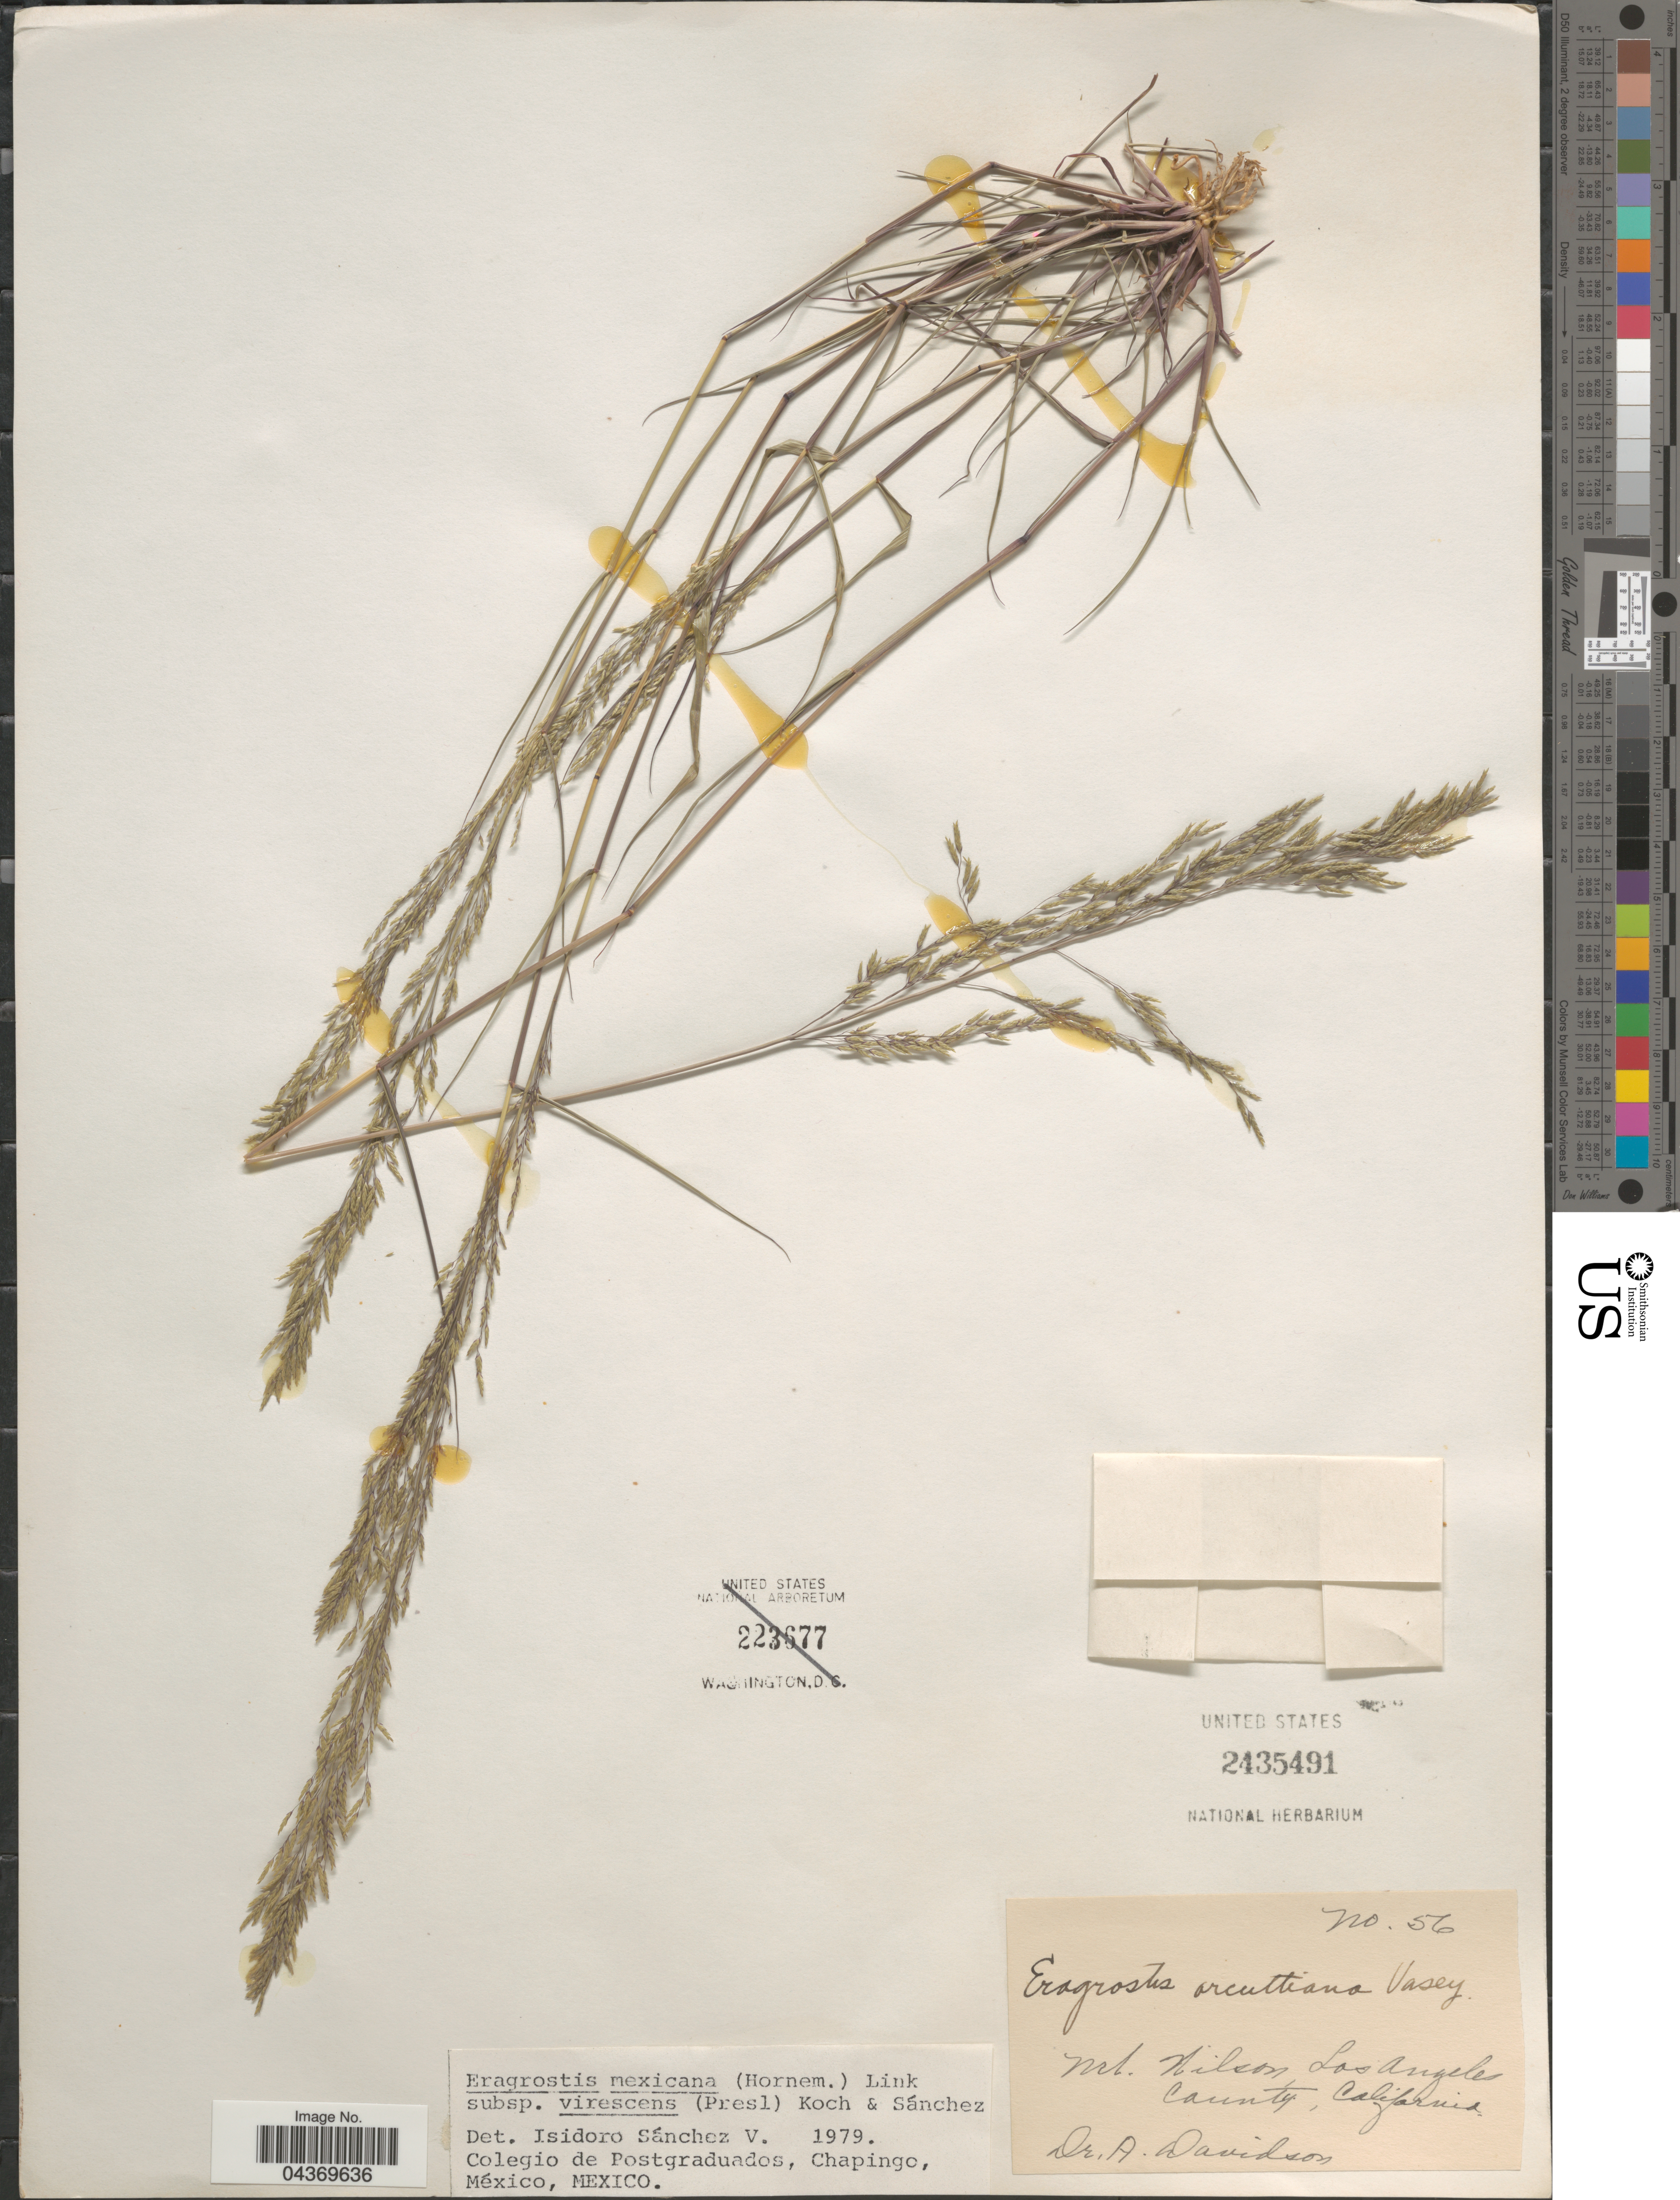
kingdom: Plantae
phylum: Tracheophyta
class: Liliopsida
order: Poales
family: Poaceae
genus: Eragrostis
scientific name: Eragrostis mexicana subsp. virescens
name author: (J. Presl) S.D. Koch & Sánchez Vega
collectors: A. Davidson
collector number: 56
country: United States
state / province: California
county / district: Los Angeles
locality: Mt. Wilson, Los Angeles County.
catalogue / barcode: US 2435491